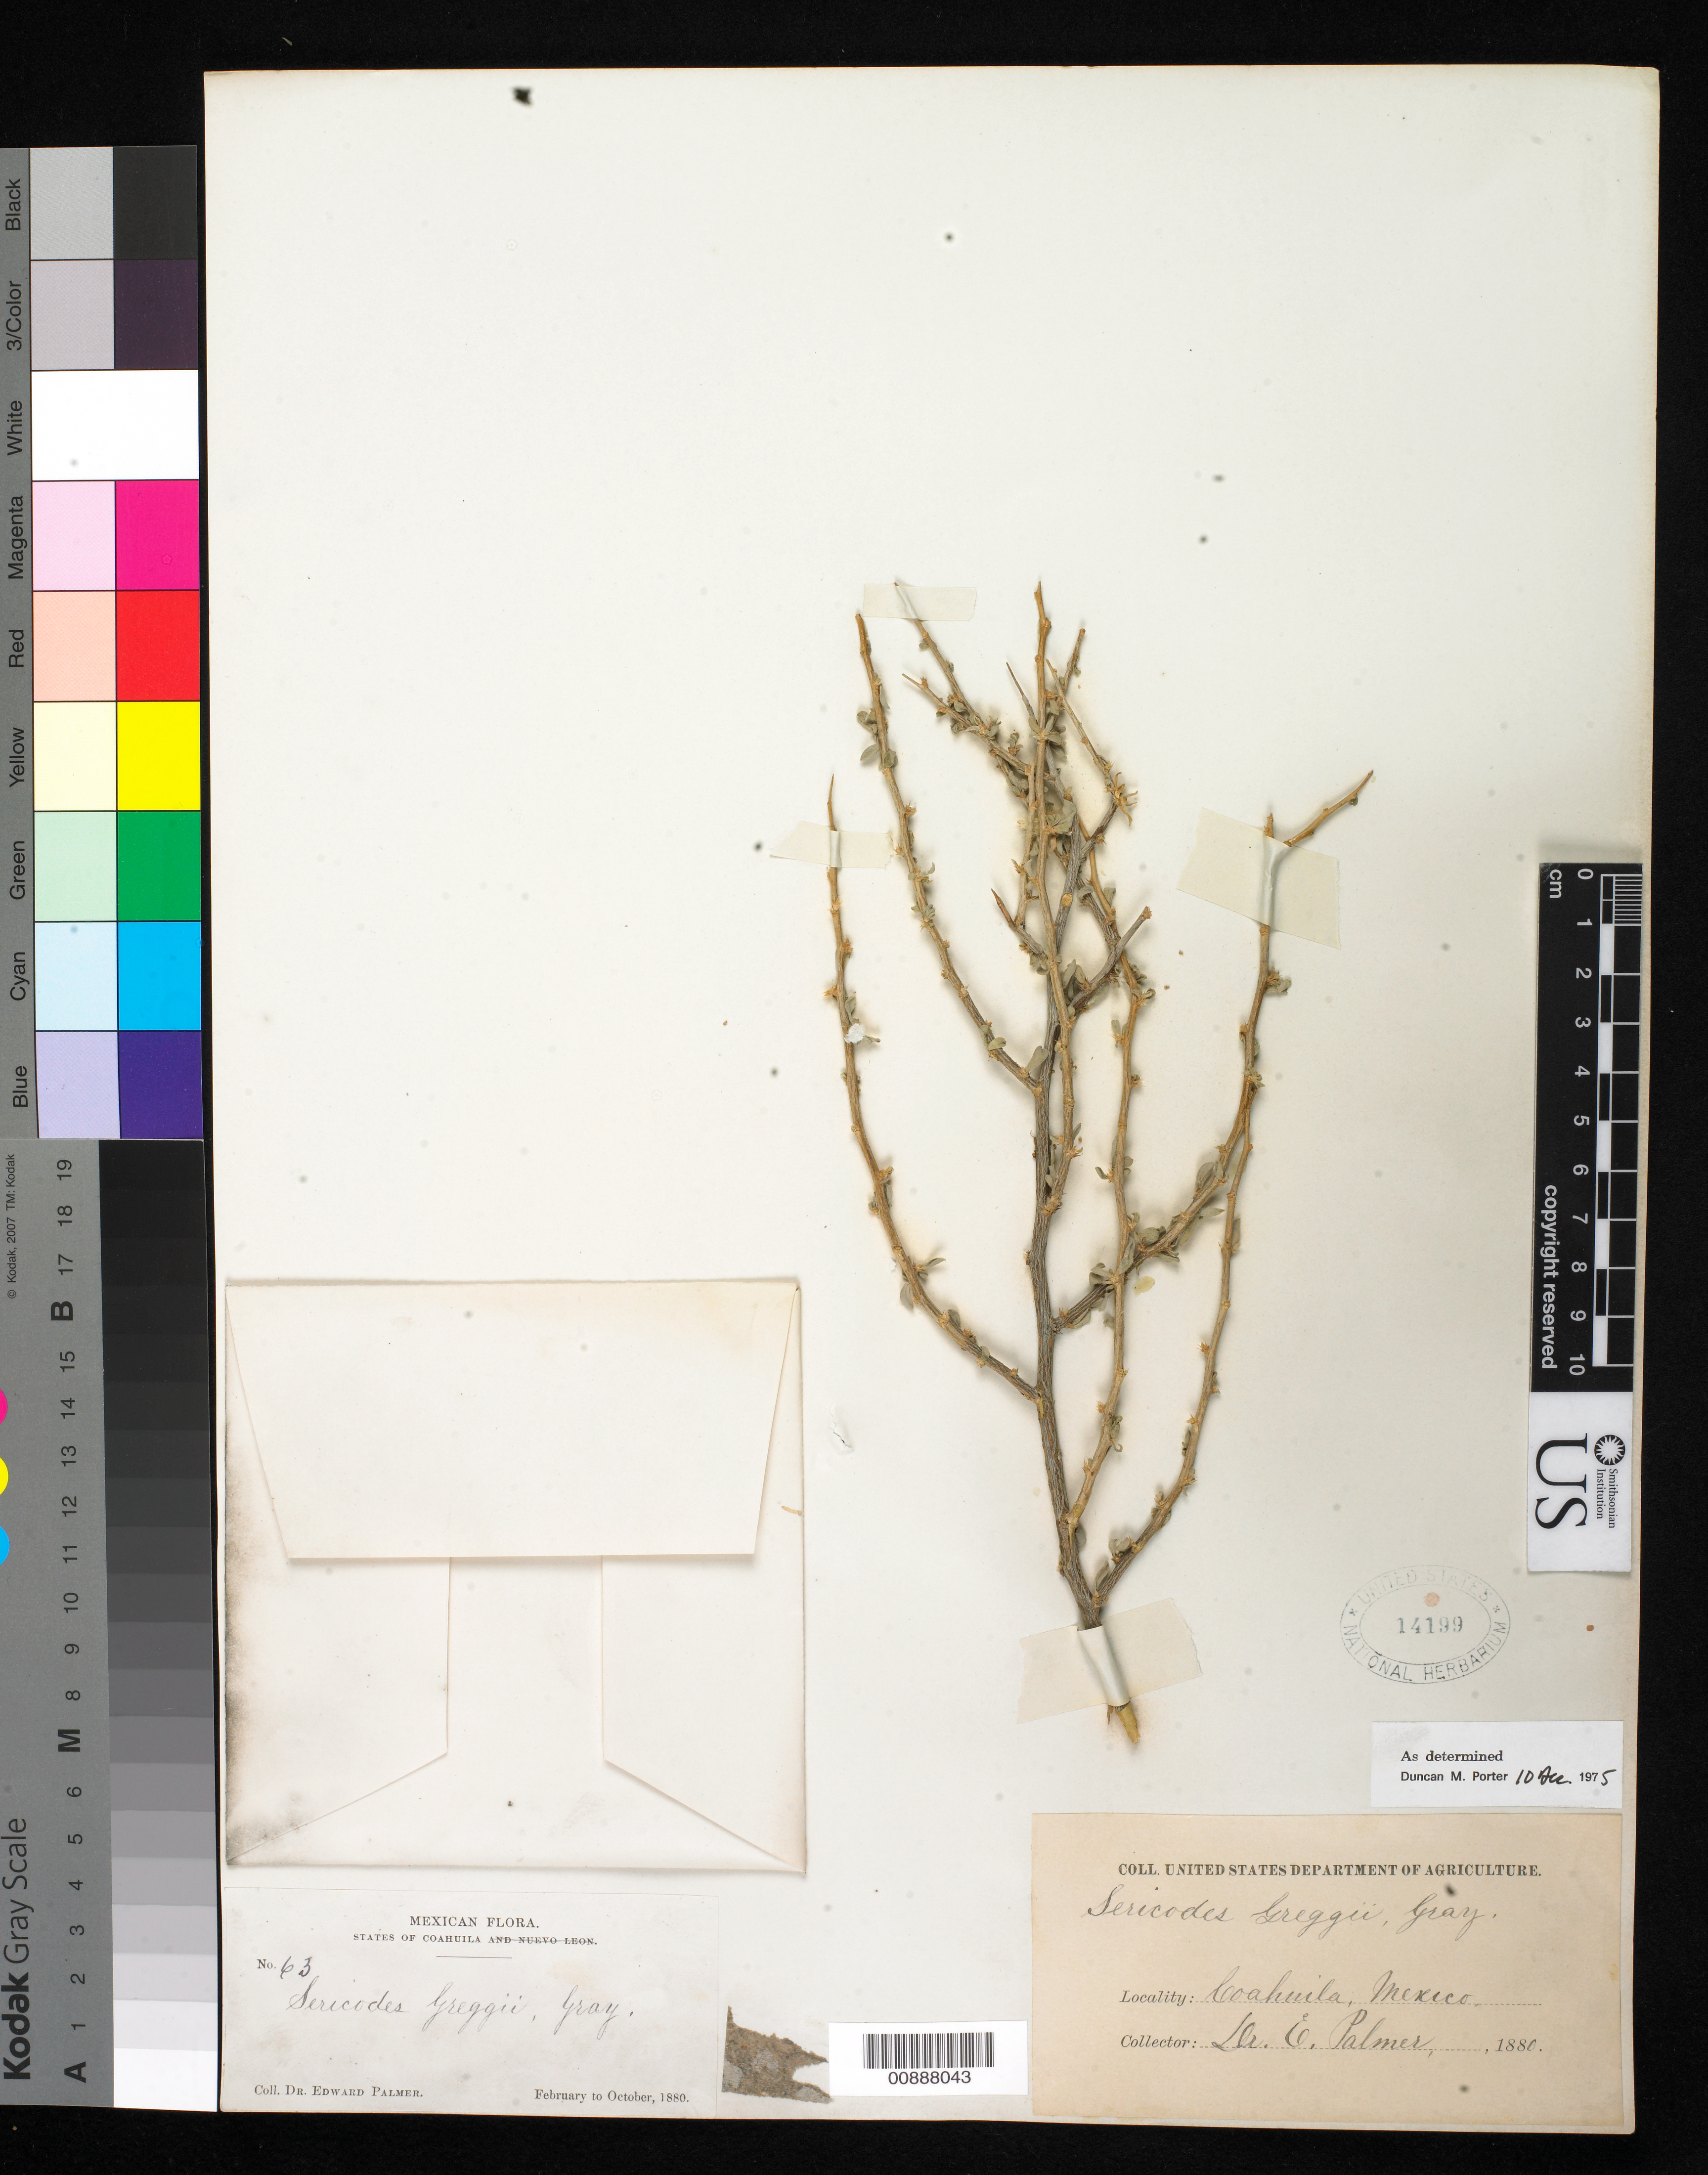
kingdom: Plantae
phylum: Tracheophyta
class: Magnoliopsida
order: Zygophyllales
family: Zygophyllaceae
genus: Sericodes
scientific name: Sericodes greggii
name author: A. Gray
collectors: E. Palmer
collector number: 63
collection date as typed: Feb 1880 to -- Oct 1880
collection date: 1880-02/1880-10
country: Mexico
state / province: Coahuila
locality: Coahuila.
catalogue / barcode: US 14199